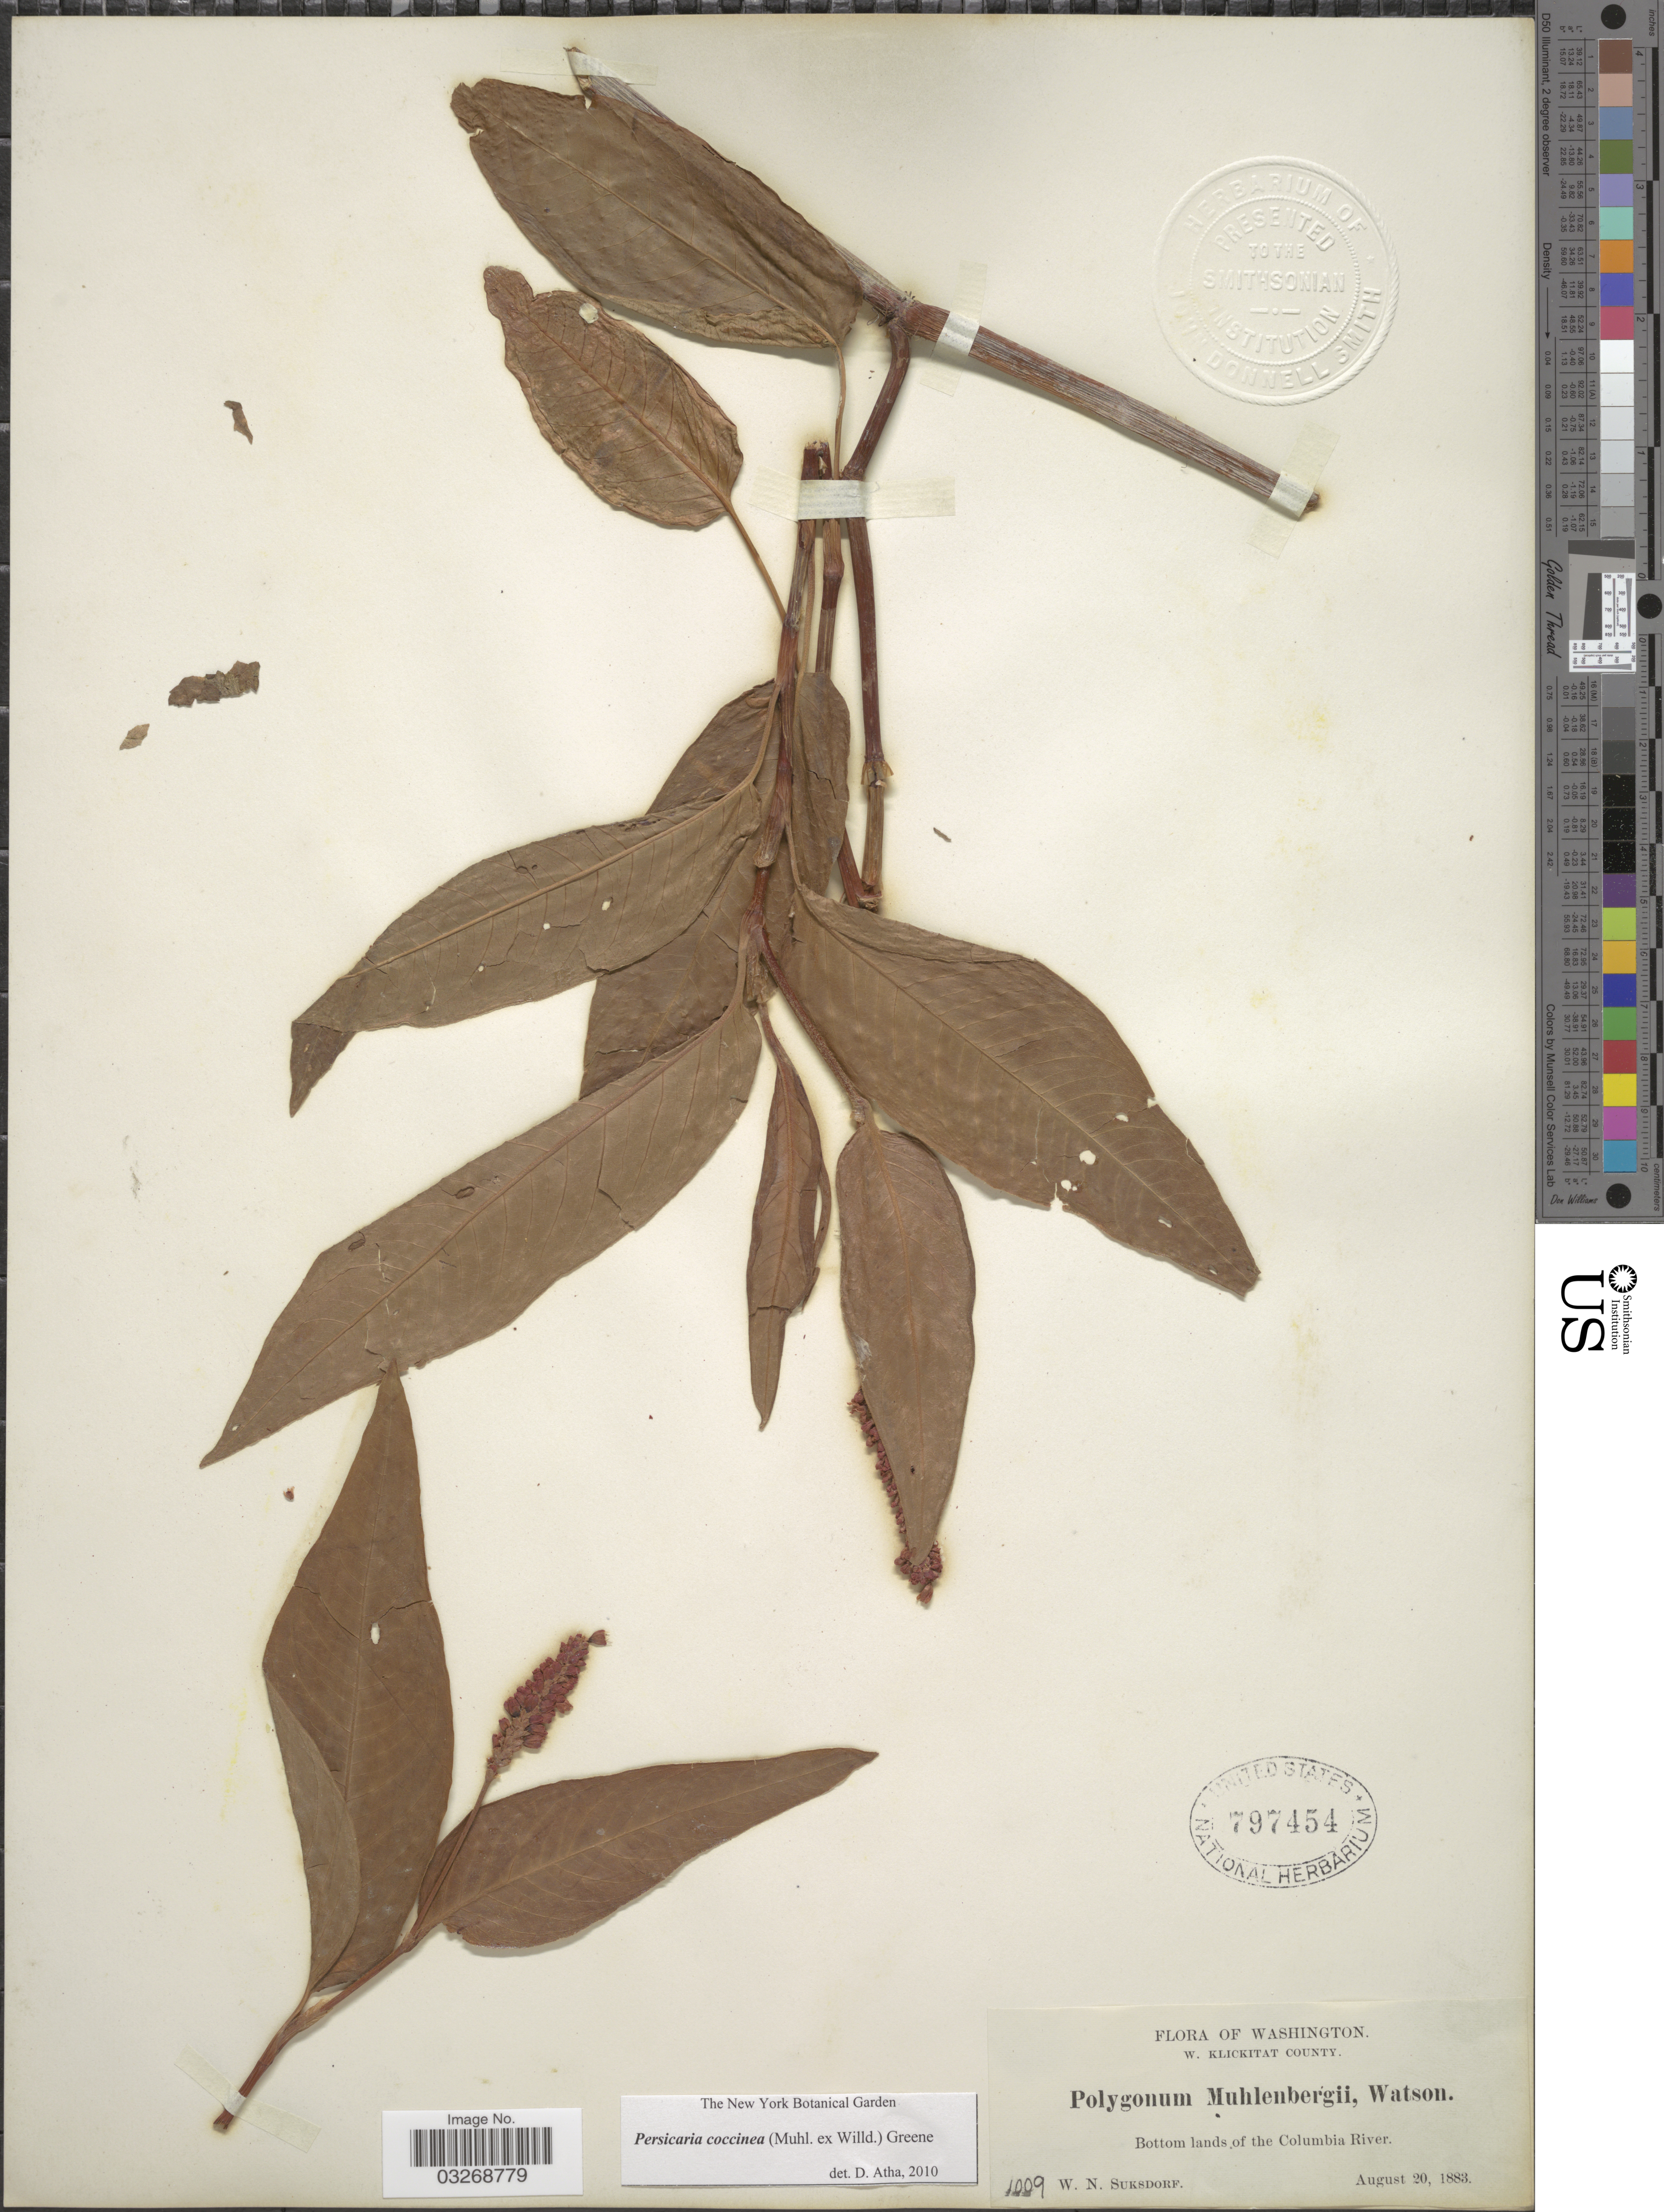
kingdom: Plantae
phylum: Tracheophyta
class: Magnoliopsida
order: Caryophyllales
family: Polygonaceae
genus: Persicaria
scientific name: Persicaria coccinea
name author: (Muhl. ex Willd.) Greene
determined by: Atha, D. E.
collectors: W. N. Suksdorf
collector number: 1009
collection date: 1883-08-20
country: United States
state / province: Washington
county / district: Klickitat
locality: W. Klickitat County. Bottom lands of the Columbia River.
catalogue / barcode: US 797454